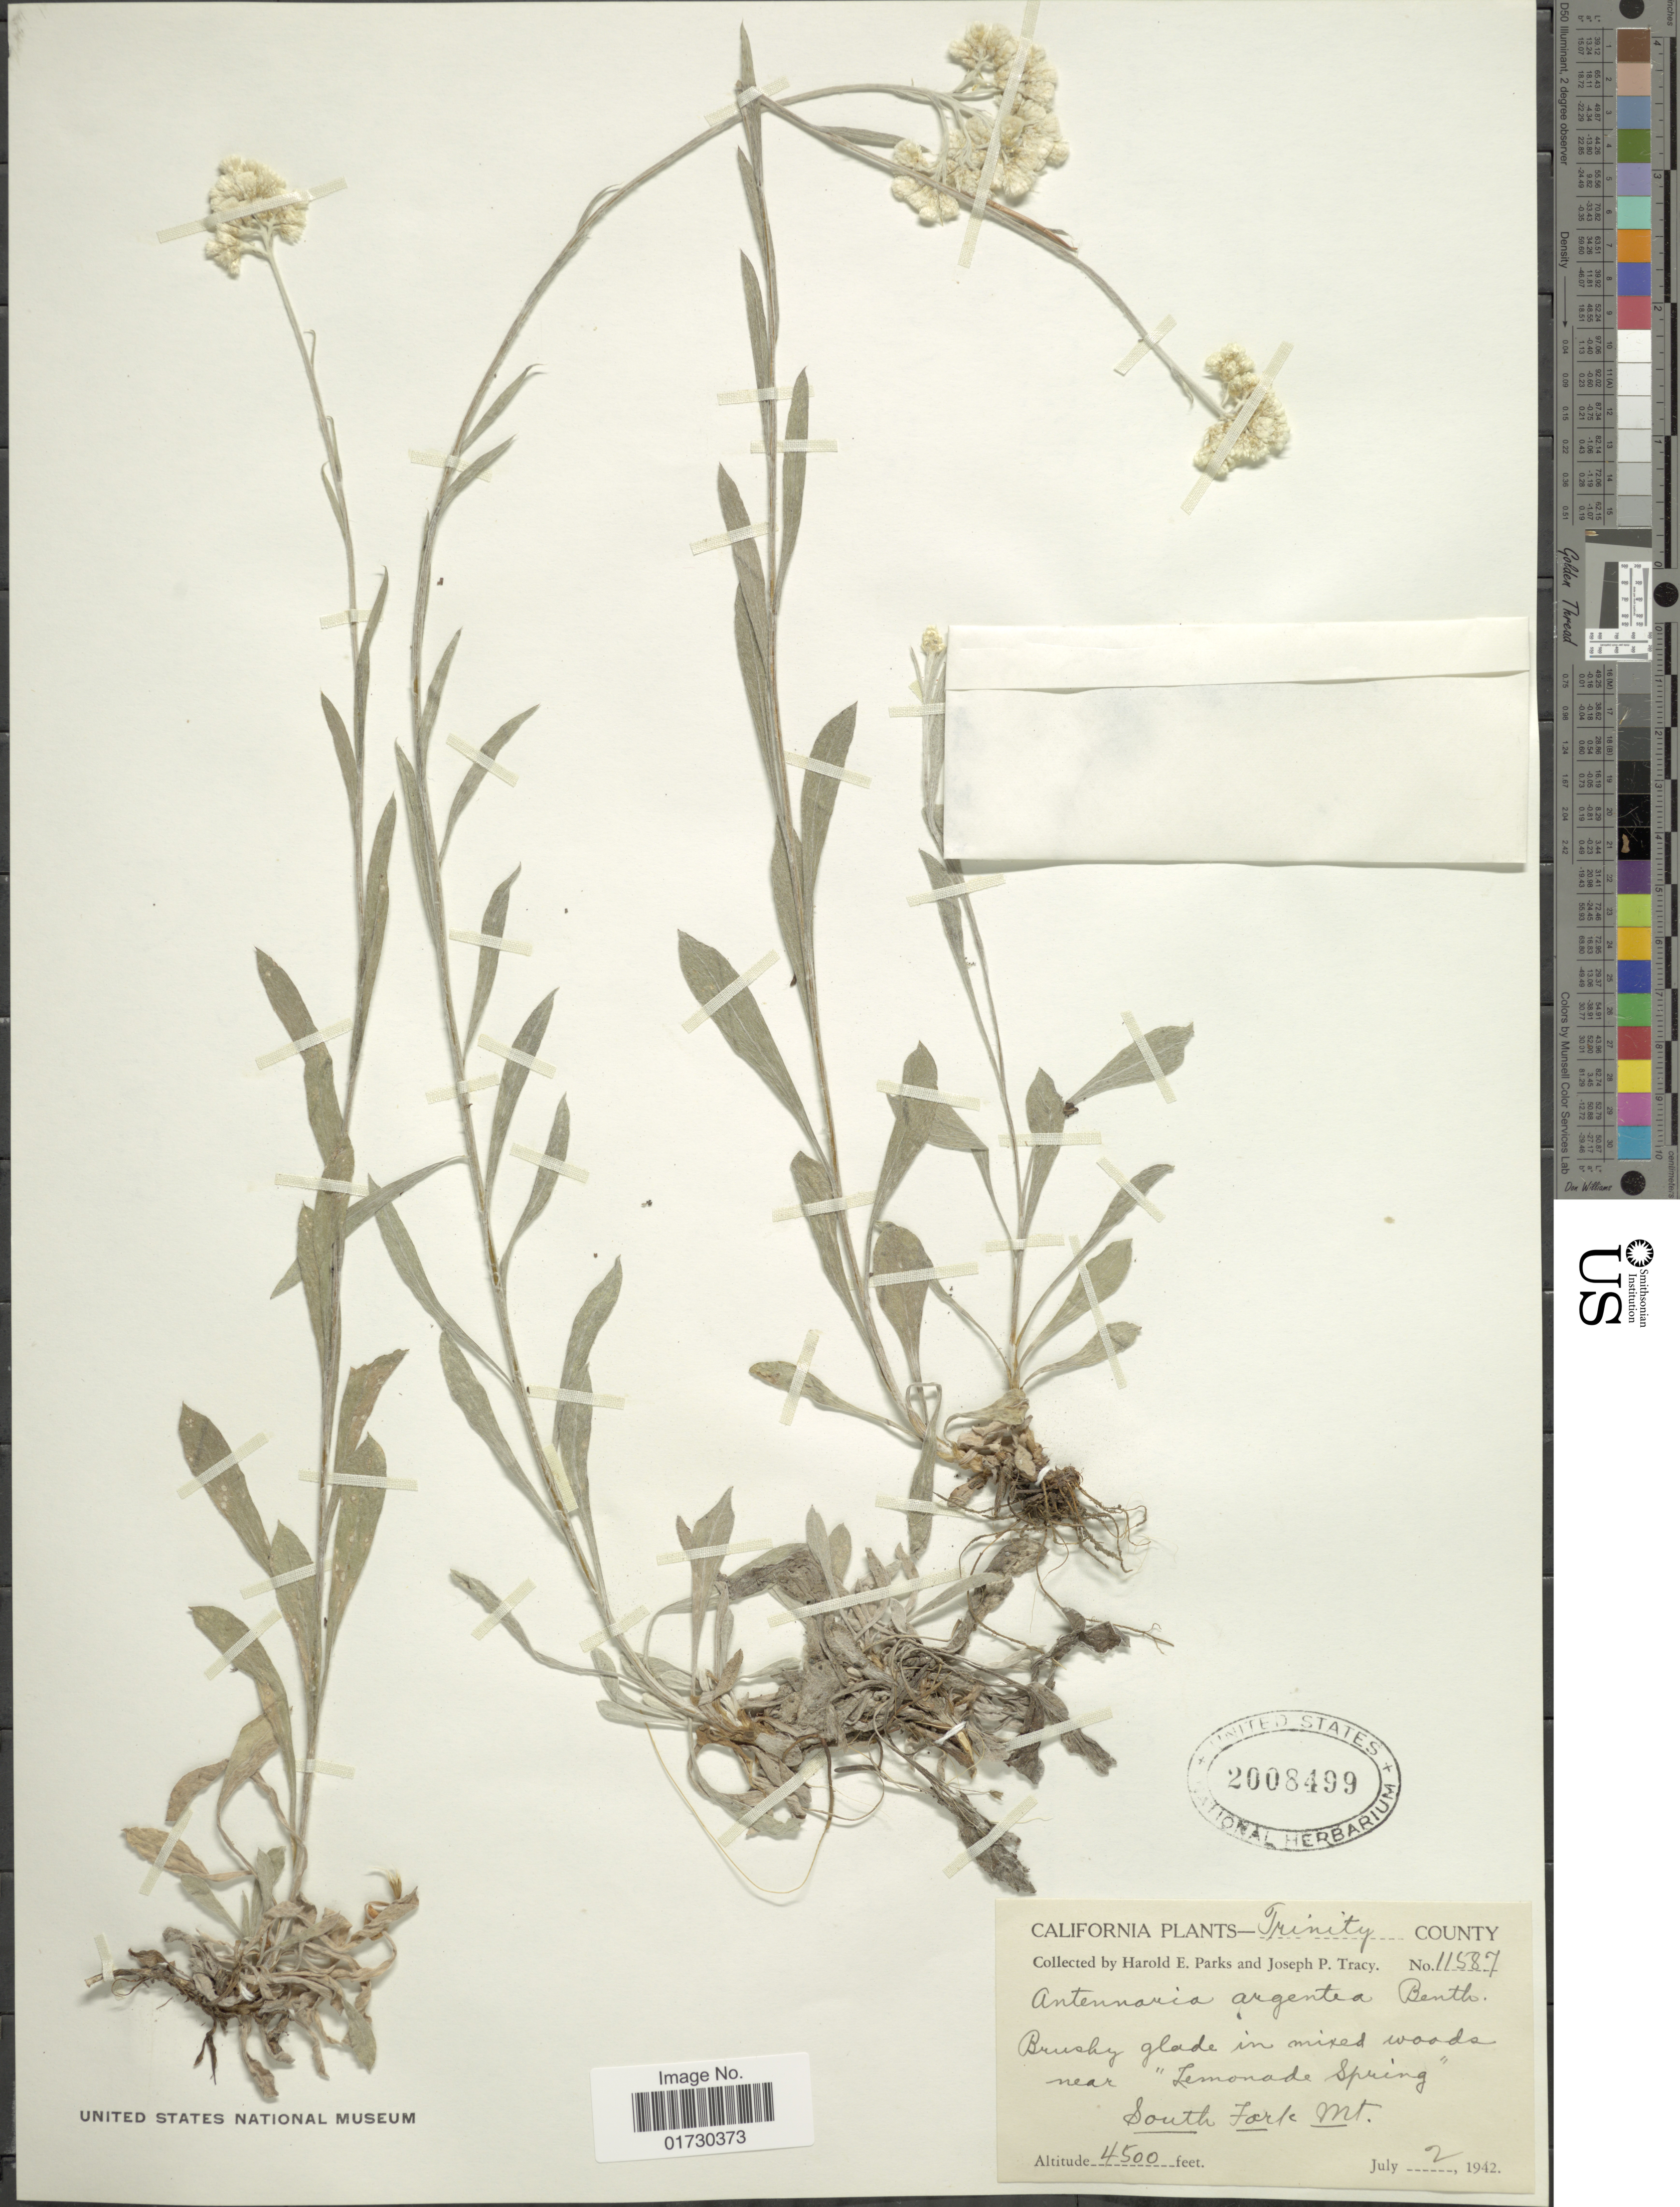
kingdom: Plantae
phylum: Tracheophyta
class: Magnoliopsida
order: Asterales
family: Asteraceae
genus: Antennaria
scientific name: Antennaria argentea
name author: Benth.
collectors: H. E. Parks & J. Tracy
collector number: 11587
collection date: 1942-07-02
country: United States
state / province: California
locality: Near "Lemonade Spring", South Fork Mt.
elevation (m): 1372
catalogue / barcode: US 2008499